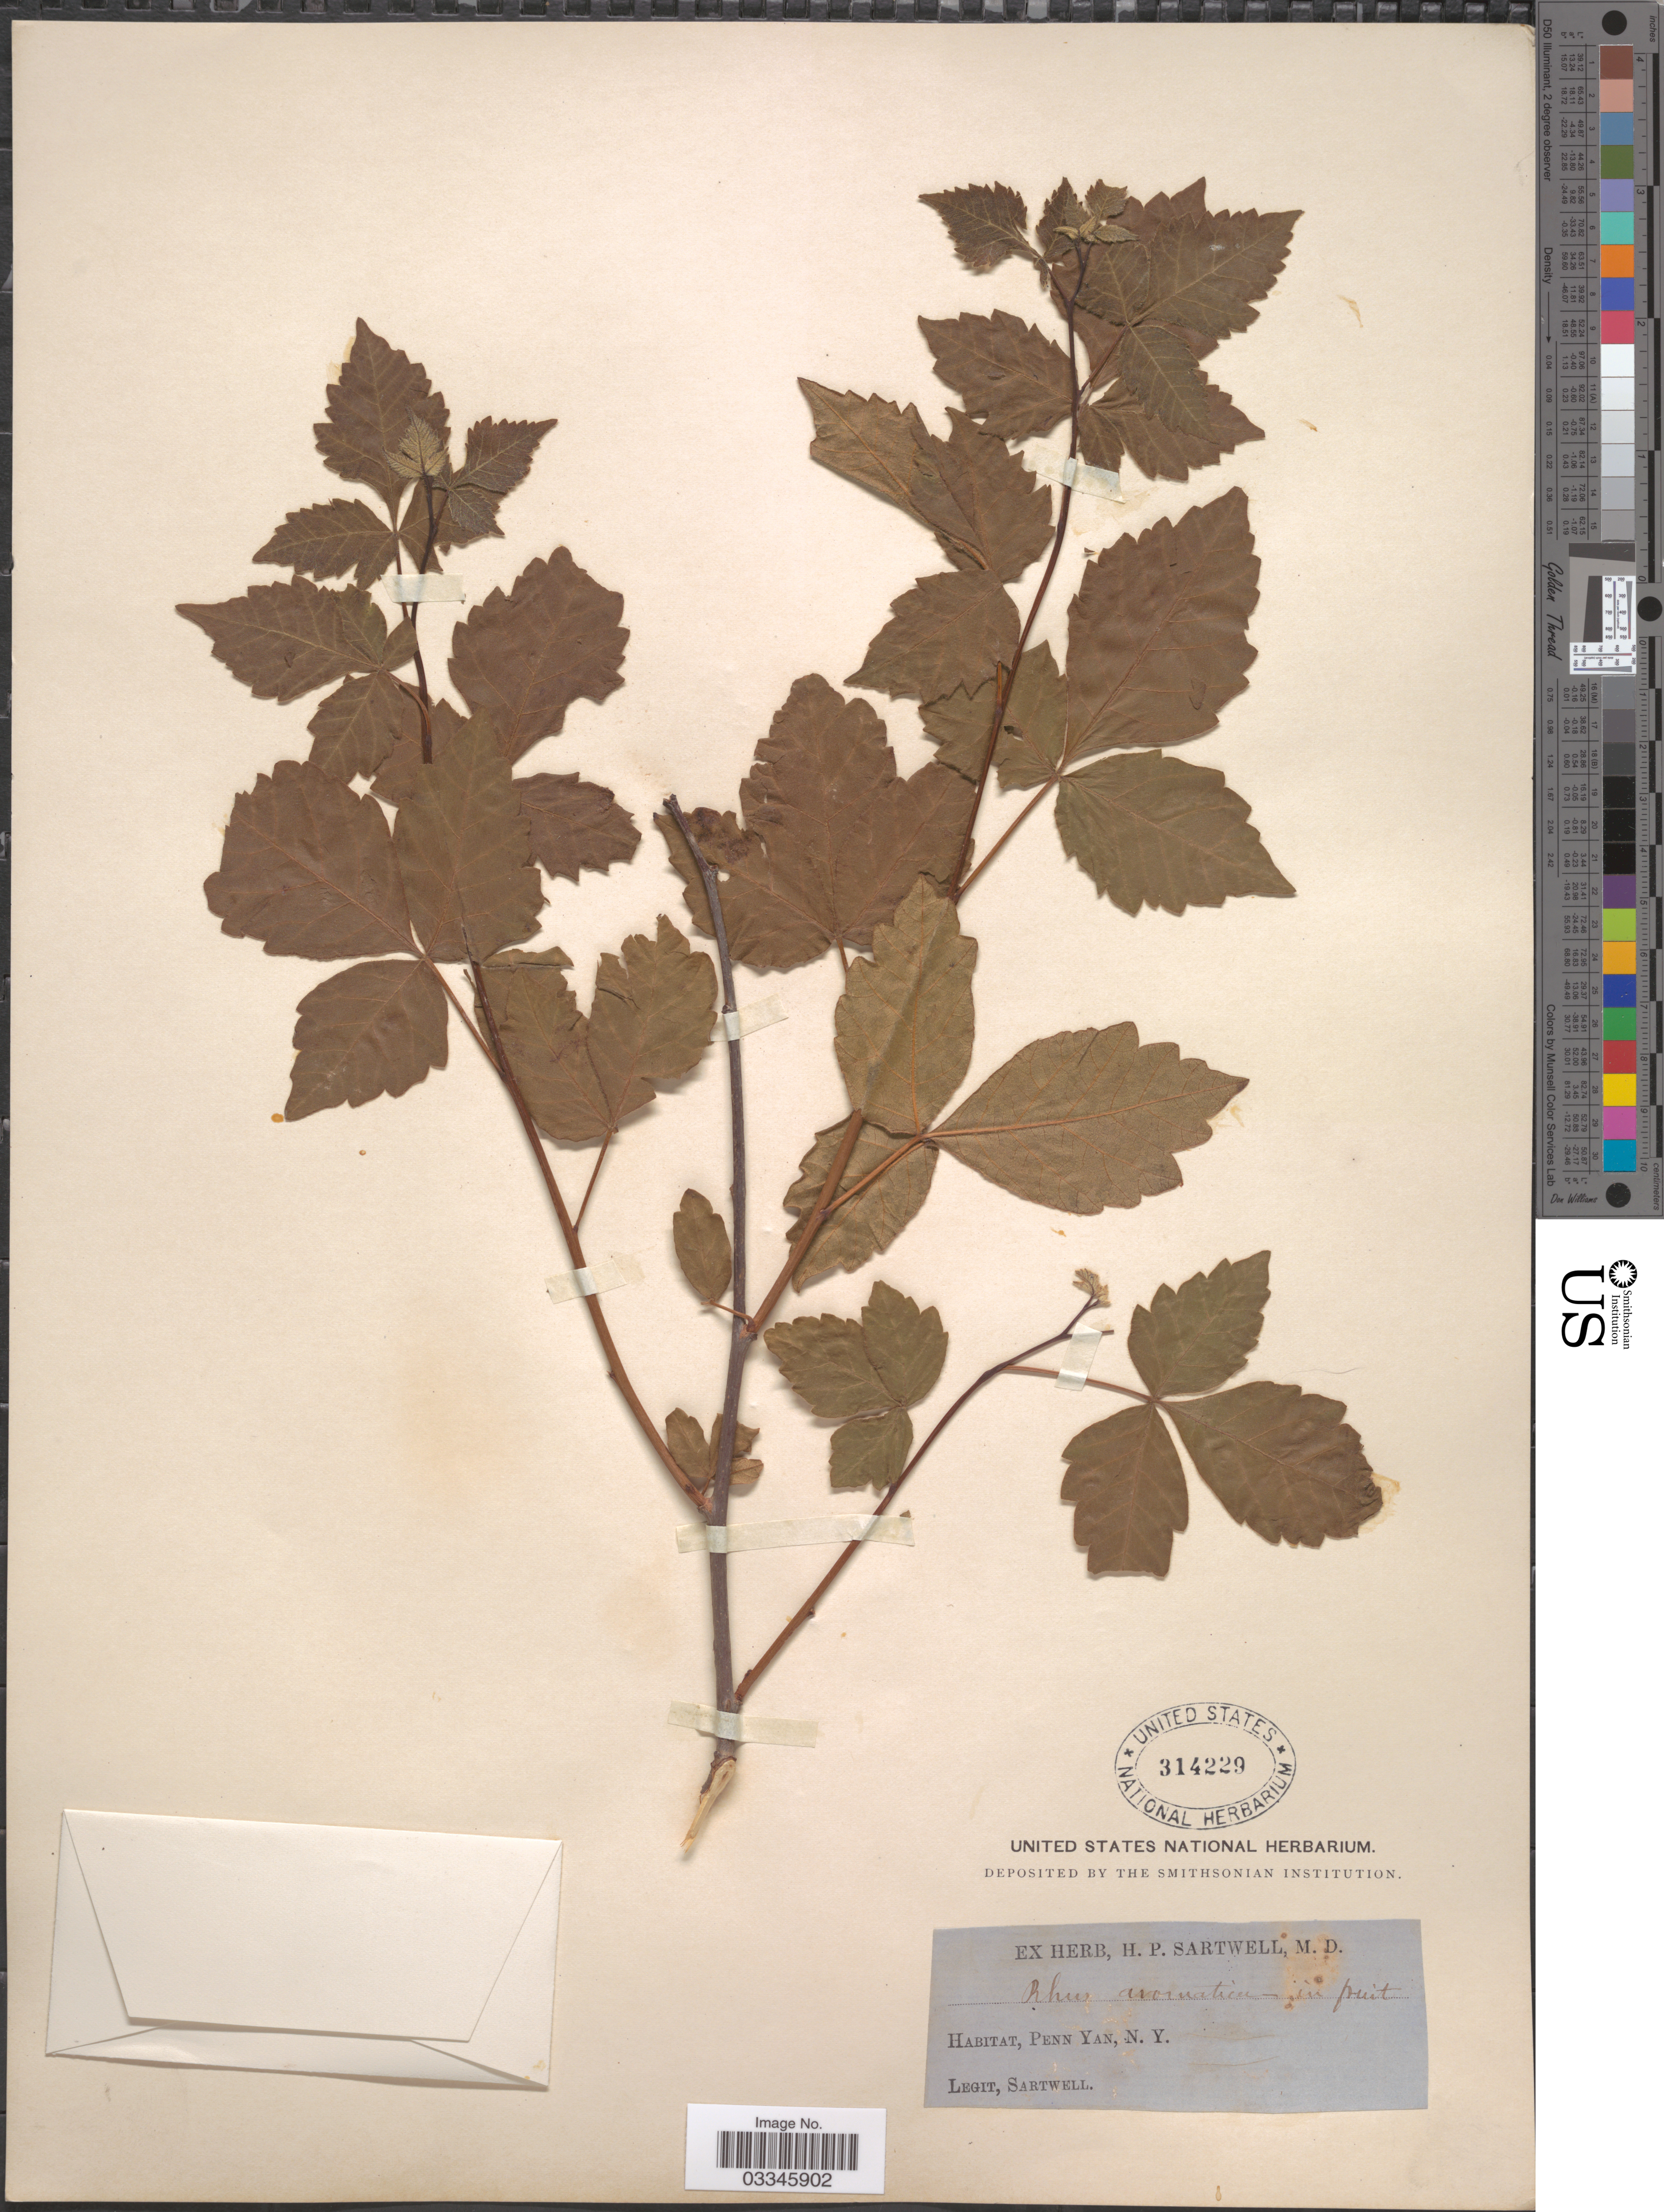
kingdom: Plantae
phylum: Tracheophyta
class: Magnoliopsida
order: Sapindales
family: Anacardiaceae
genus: Rhus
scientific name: Rhus crenata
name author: Thunb.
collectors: H. P. Sartwell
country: United States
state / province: New York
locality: Penn Yan.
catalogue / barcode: US 314229